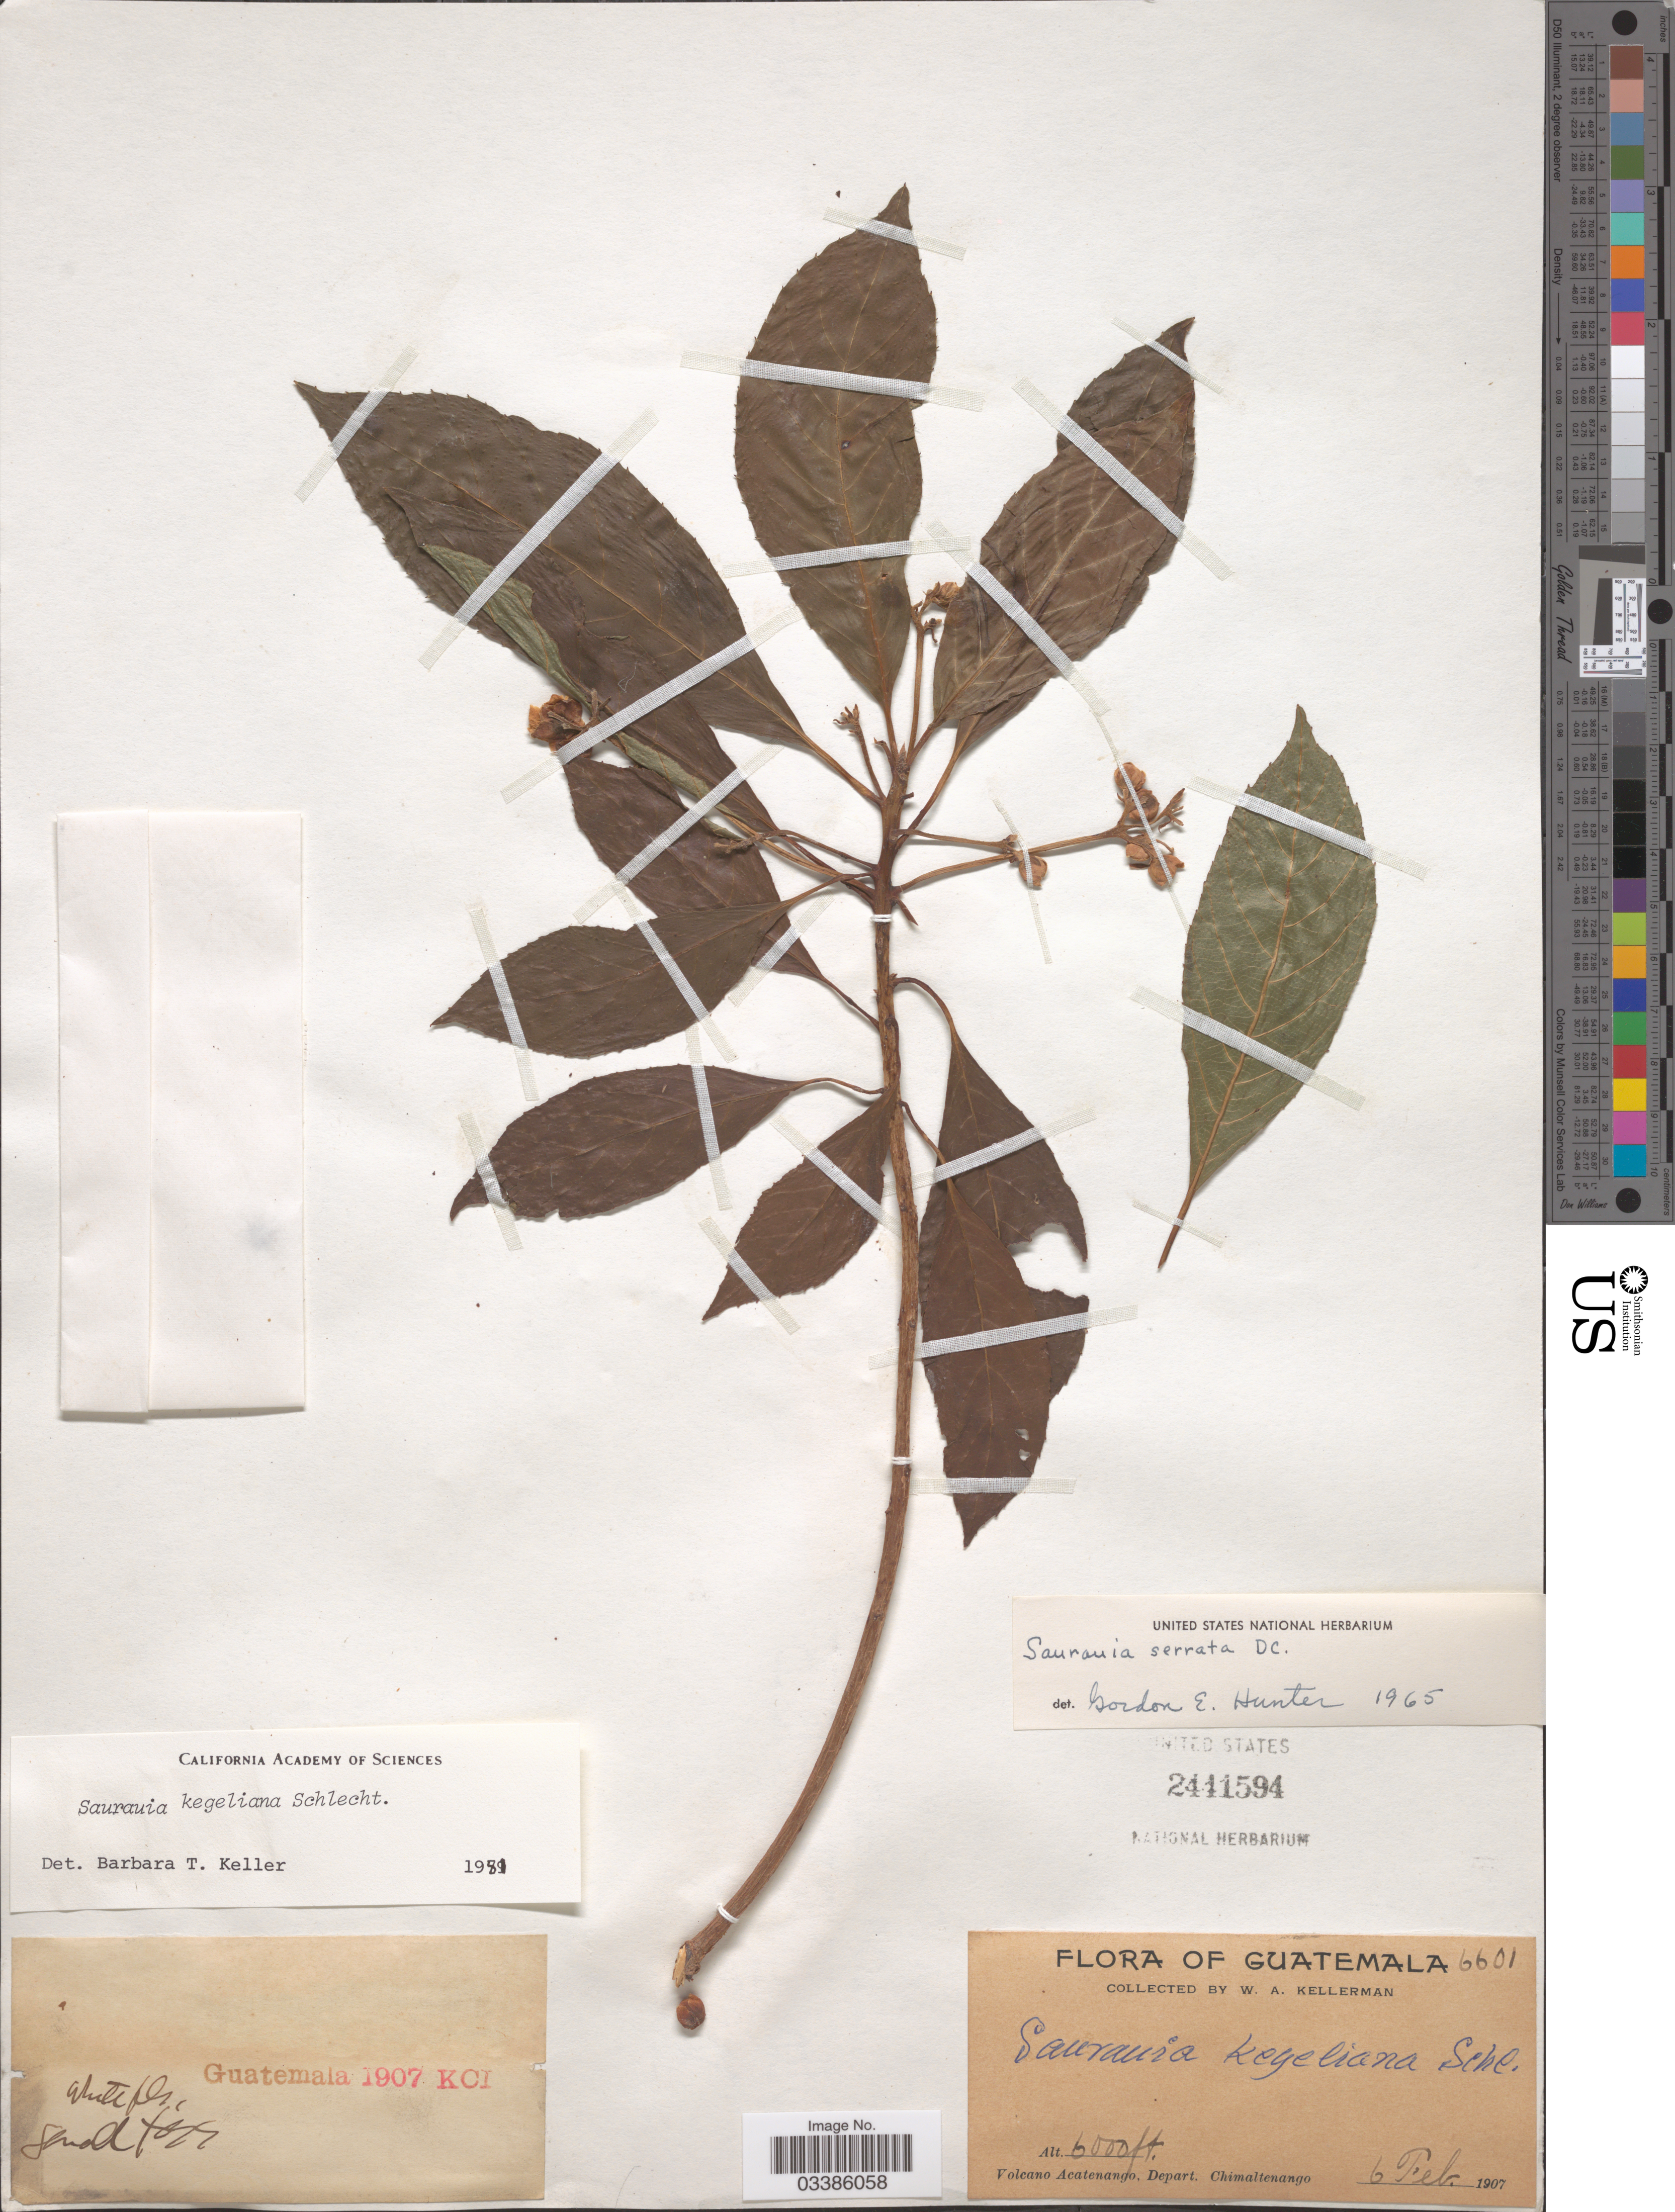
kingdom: Plantae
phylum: Tracheophyta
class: Magnoliopsida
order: Ericales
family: Actinidiaceae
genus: Saurauia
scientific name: Saurauia kegeliana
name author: Schltdl.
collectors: W. Kellerman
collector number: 6601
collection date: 1907-02-06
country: Guatemala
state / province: Chimaltenango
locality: Volcano Acatenango, Depart. Chimaltenango.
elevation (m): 1829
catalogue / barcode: US 2441594